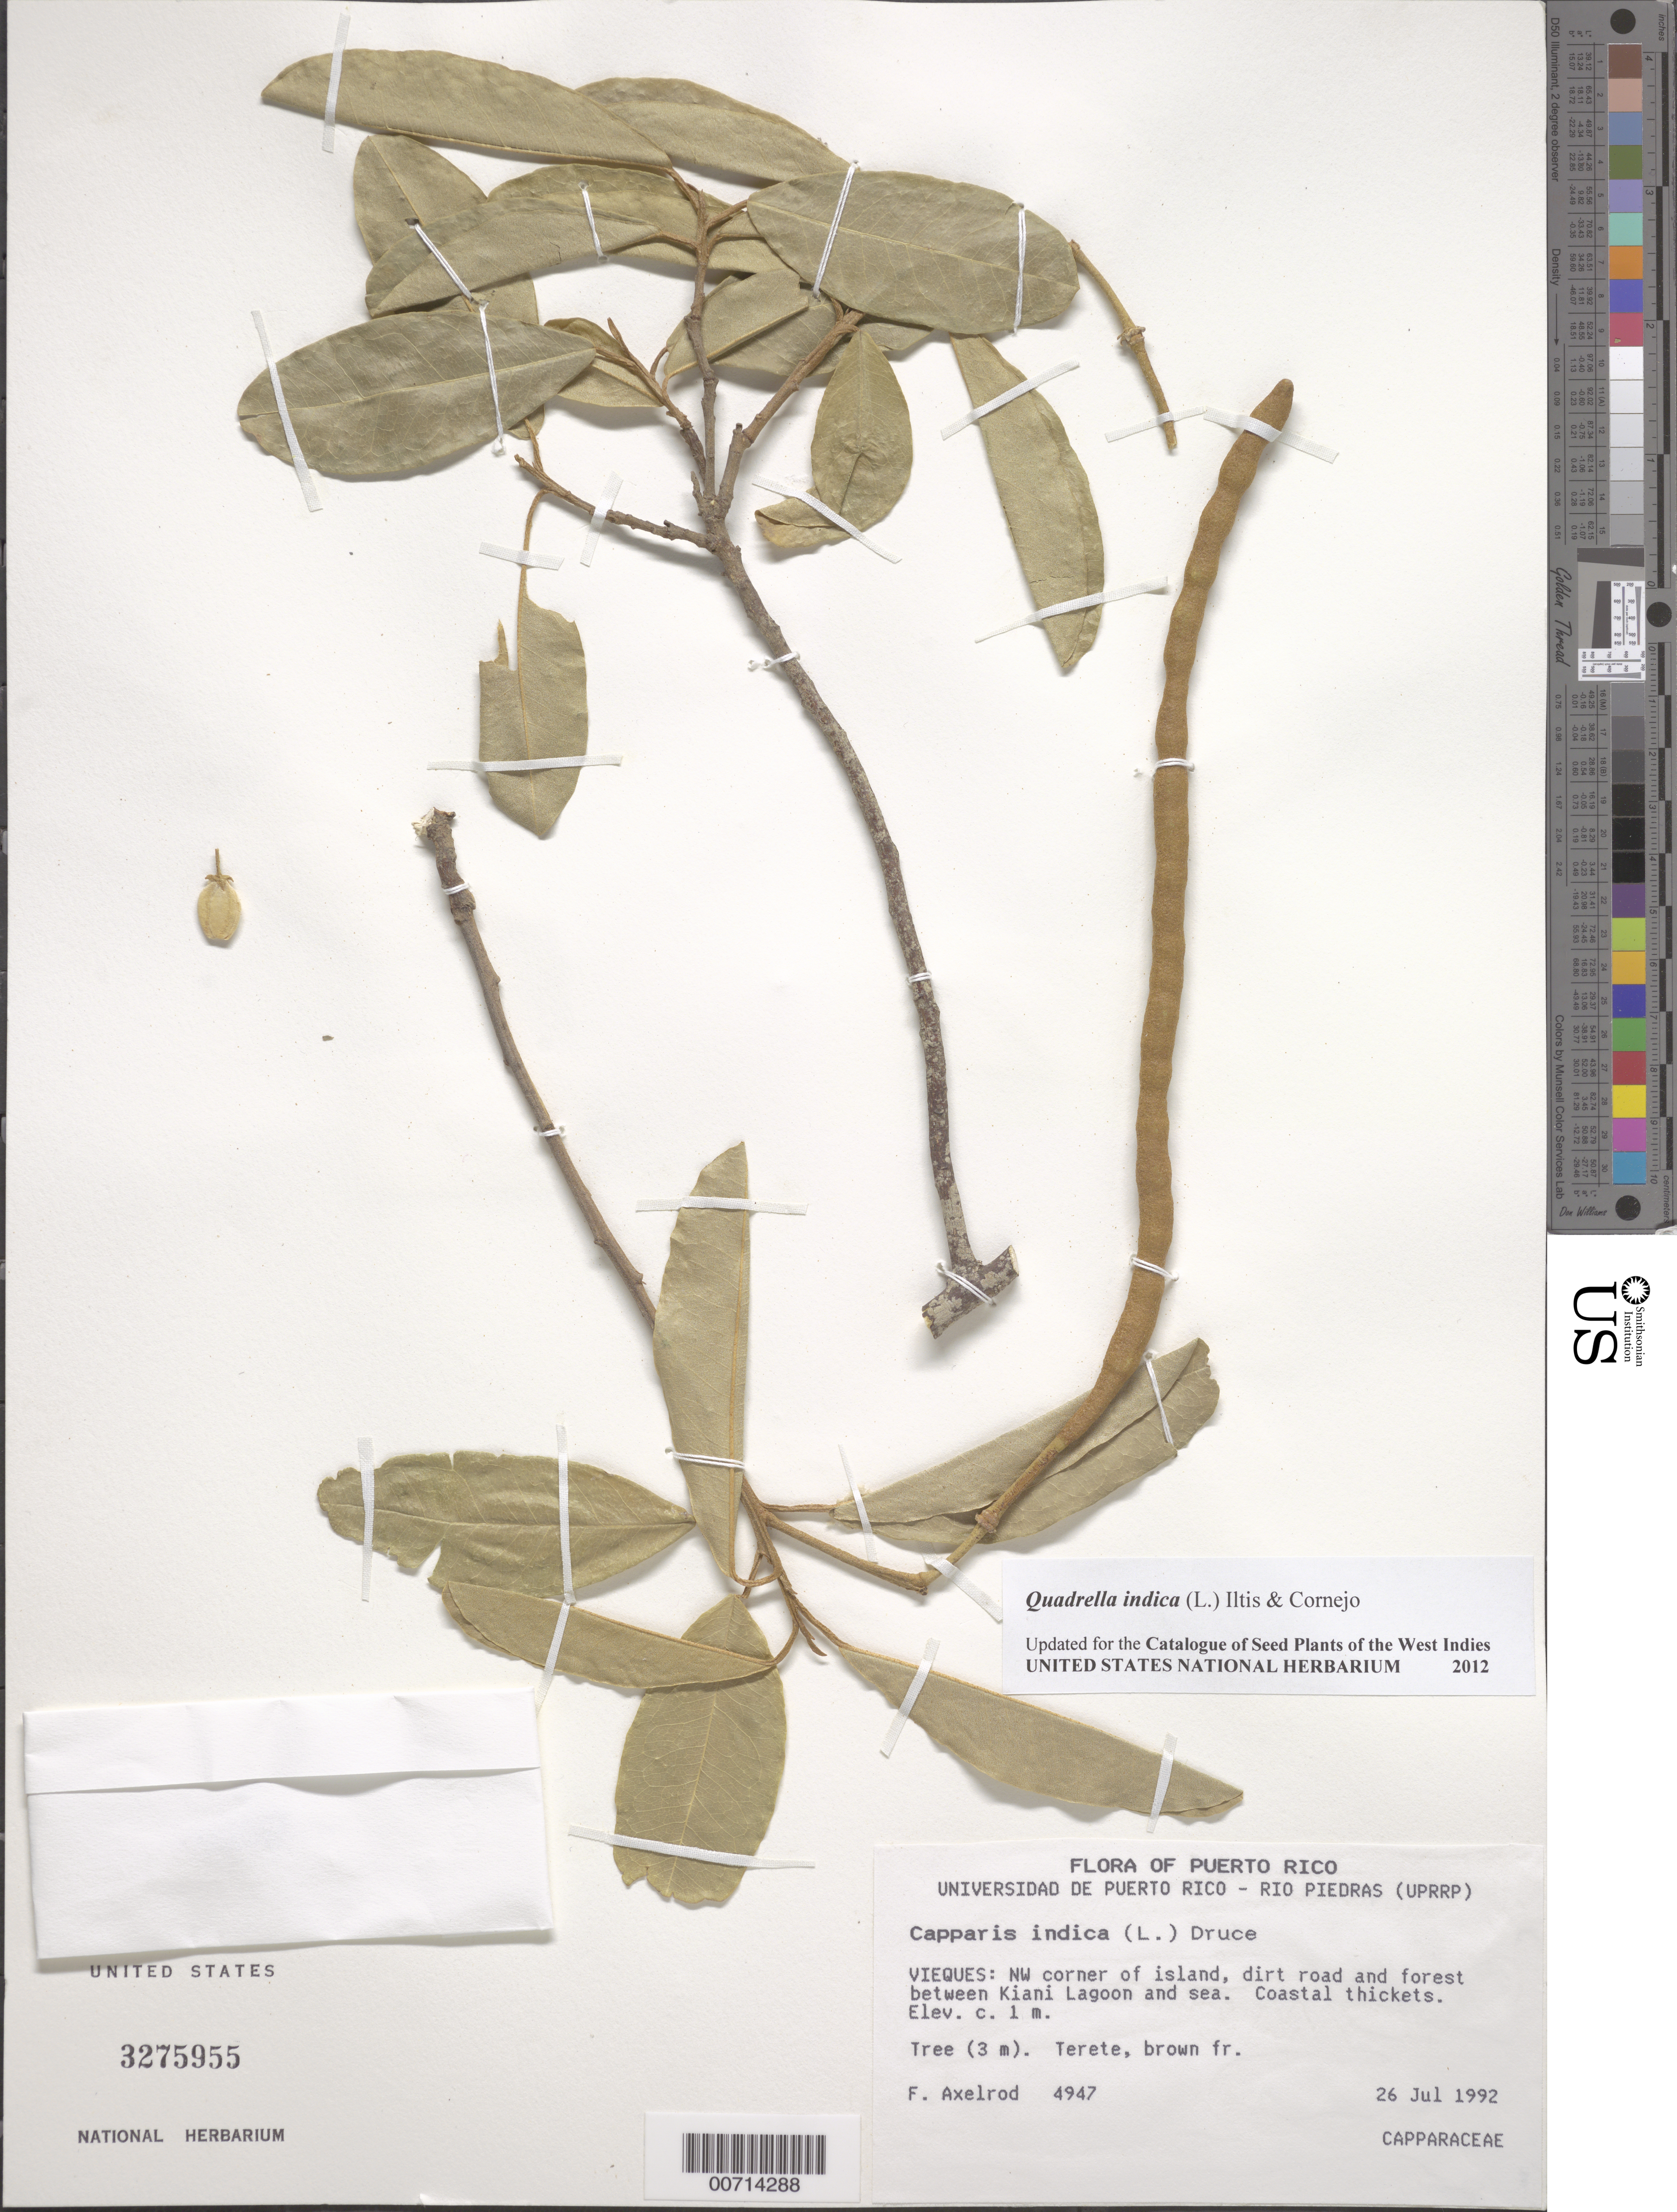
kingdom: Plantae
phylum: Tracheophyta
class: Magnoliopsida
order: Brassicales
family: Capparaceae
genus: Quadrella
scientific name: Quadrella indica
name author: (L.) Iltis & Cornejo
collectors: F. S. Axelrod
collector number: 4947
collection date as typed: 26 Jul 1992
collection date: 1992-07-26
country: Puerto Rico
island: Vieques I.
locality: Vieques: NW corner of island, dirt road and forest between Kiani Lagoon and sea.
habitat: Coastal thickets.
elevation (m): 1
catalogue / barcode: US 3275955